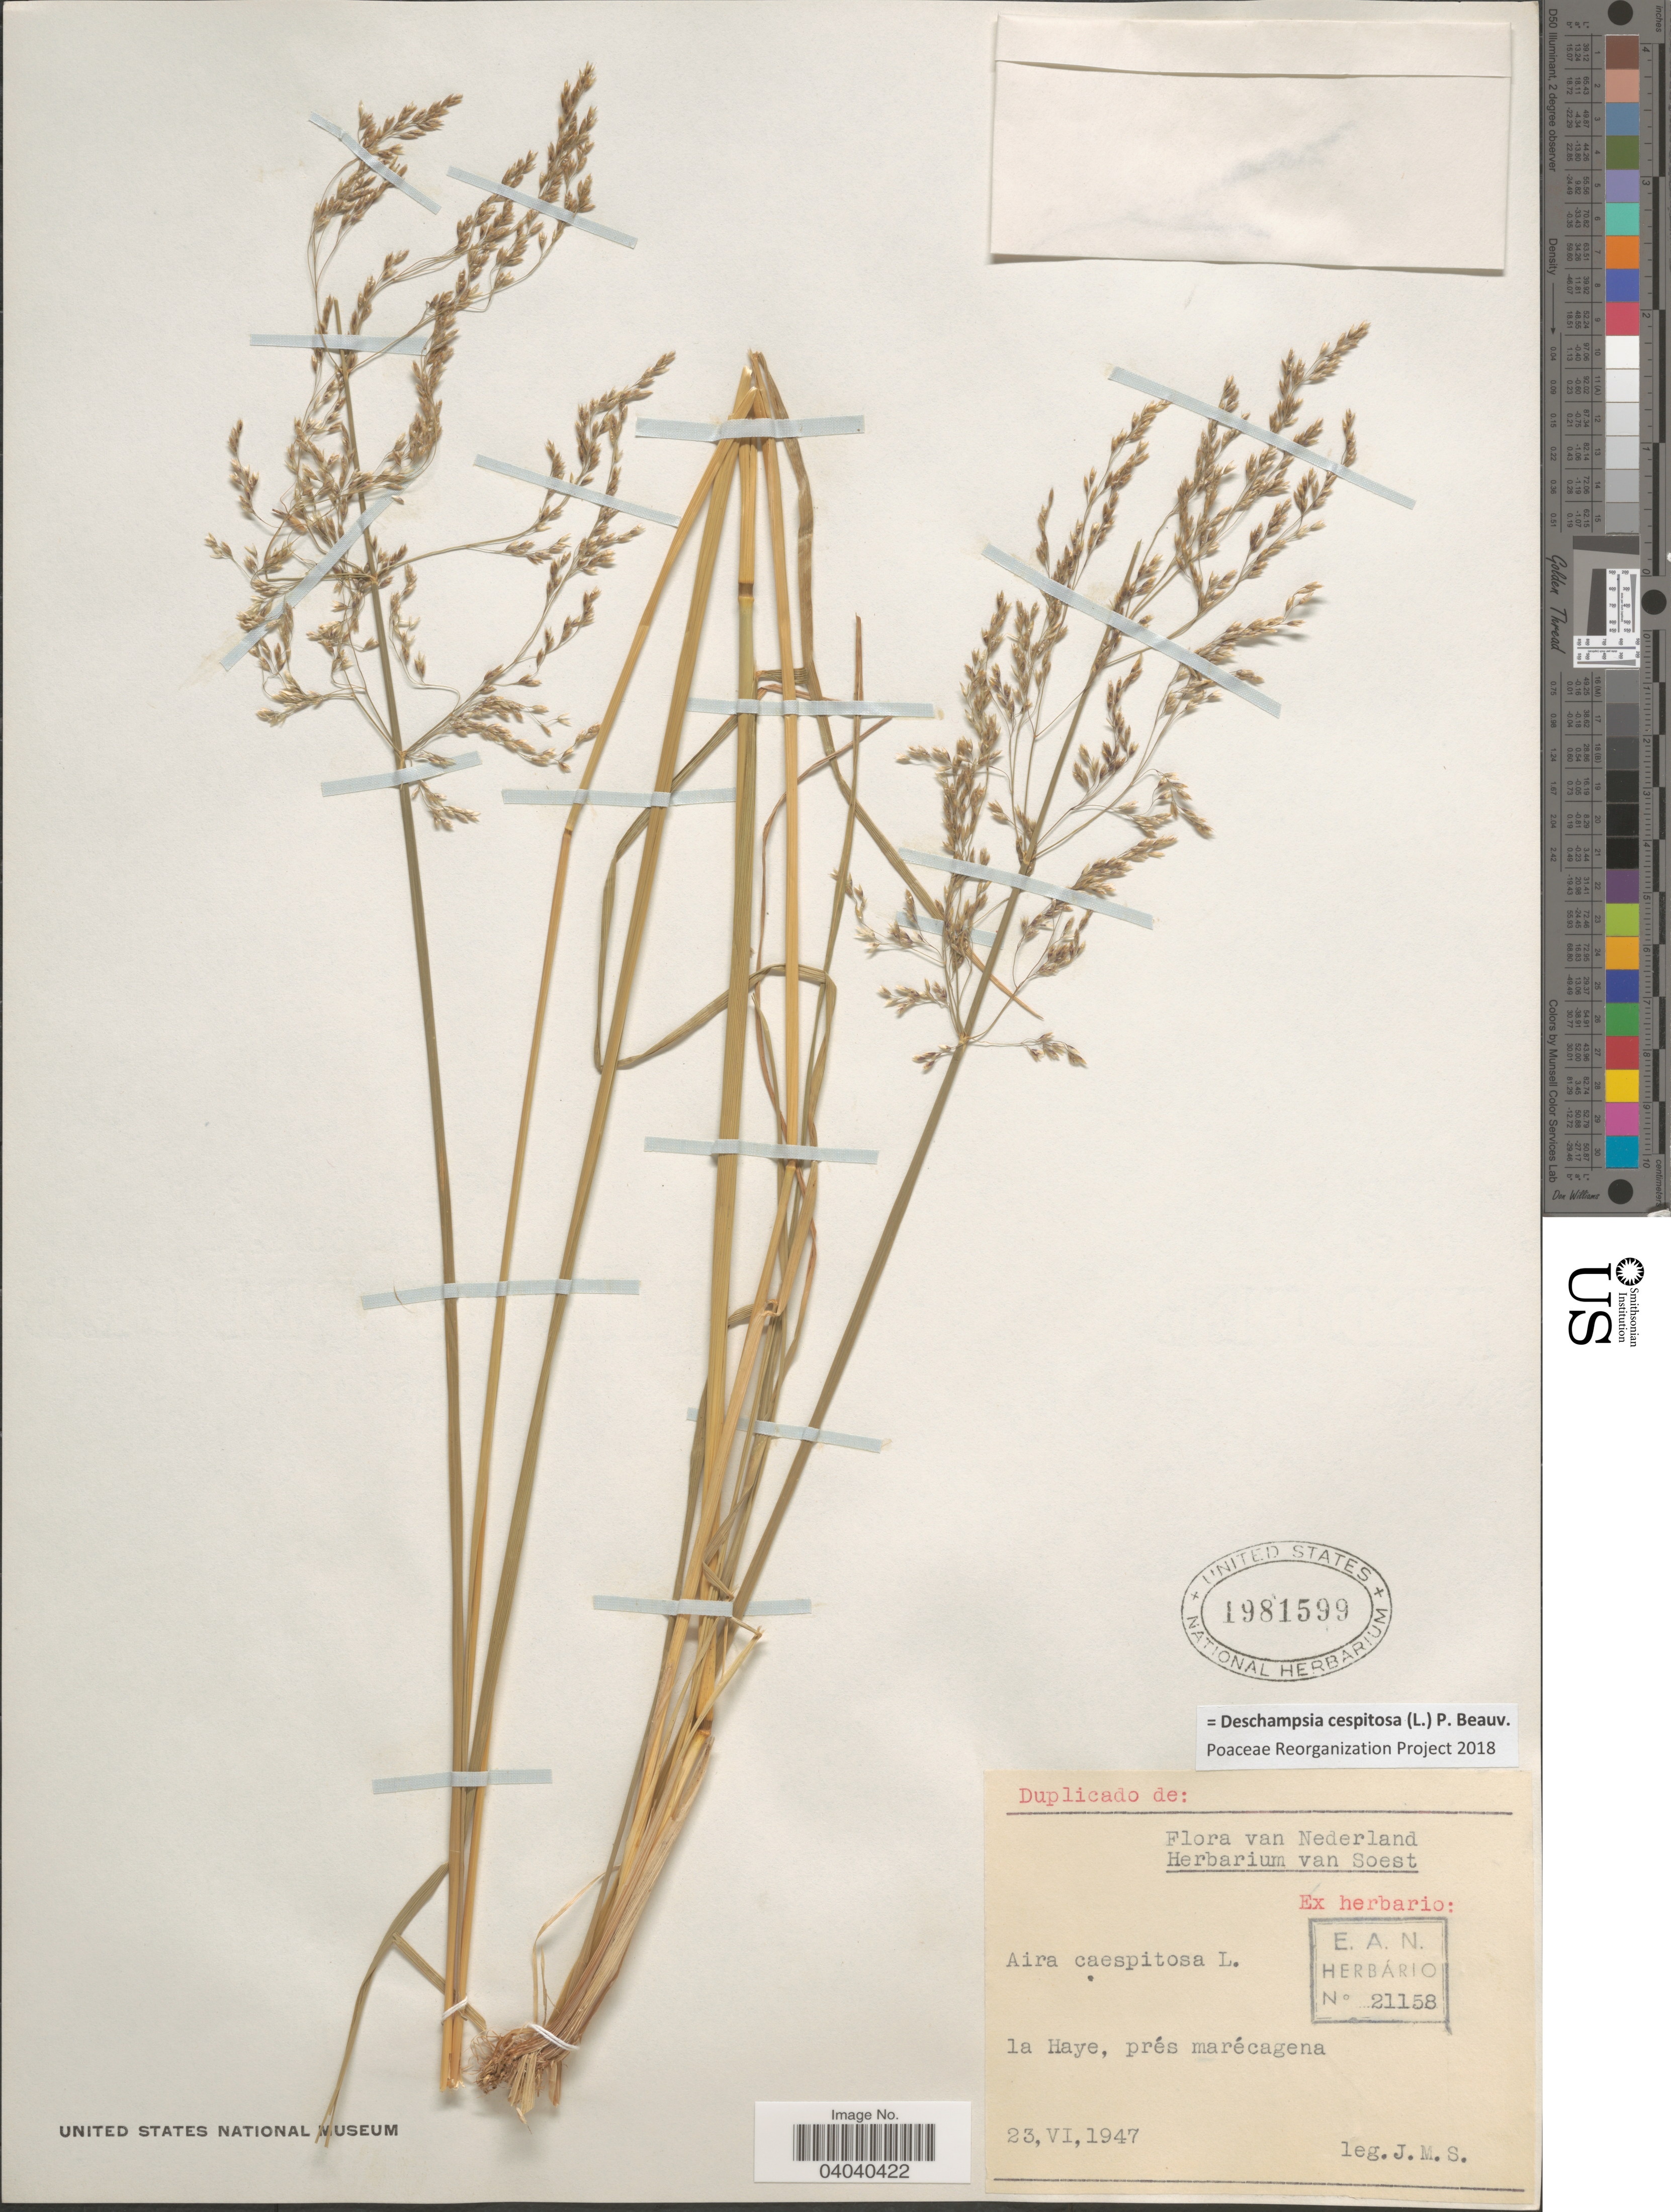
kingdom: Plantae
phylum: Tracheophyta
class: Liliopsida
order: Poales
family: Poaceae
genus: Deschampsia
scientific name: Deschampsia cespitosa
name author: (L.) P. Beauv.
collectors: J. Soest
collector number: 21158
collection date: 1947-06-23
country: Netherlands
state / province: Zuid Holland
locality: Nederland. La Haye.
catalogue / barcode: US 1981599